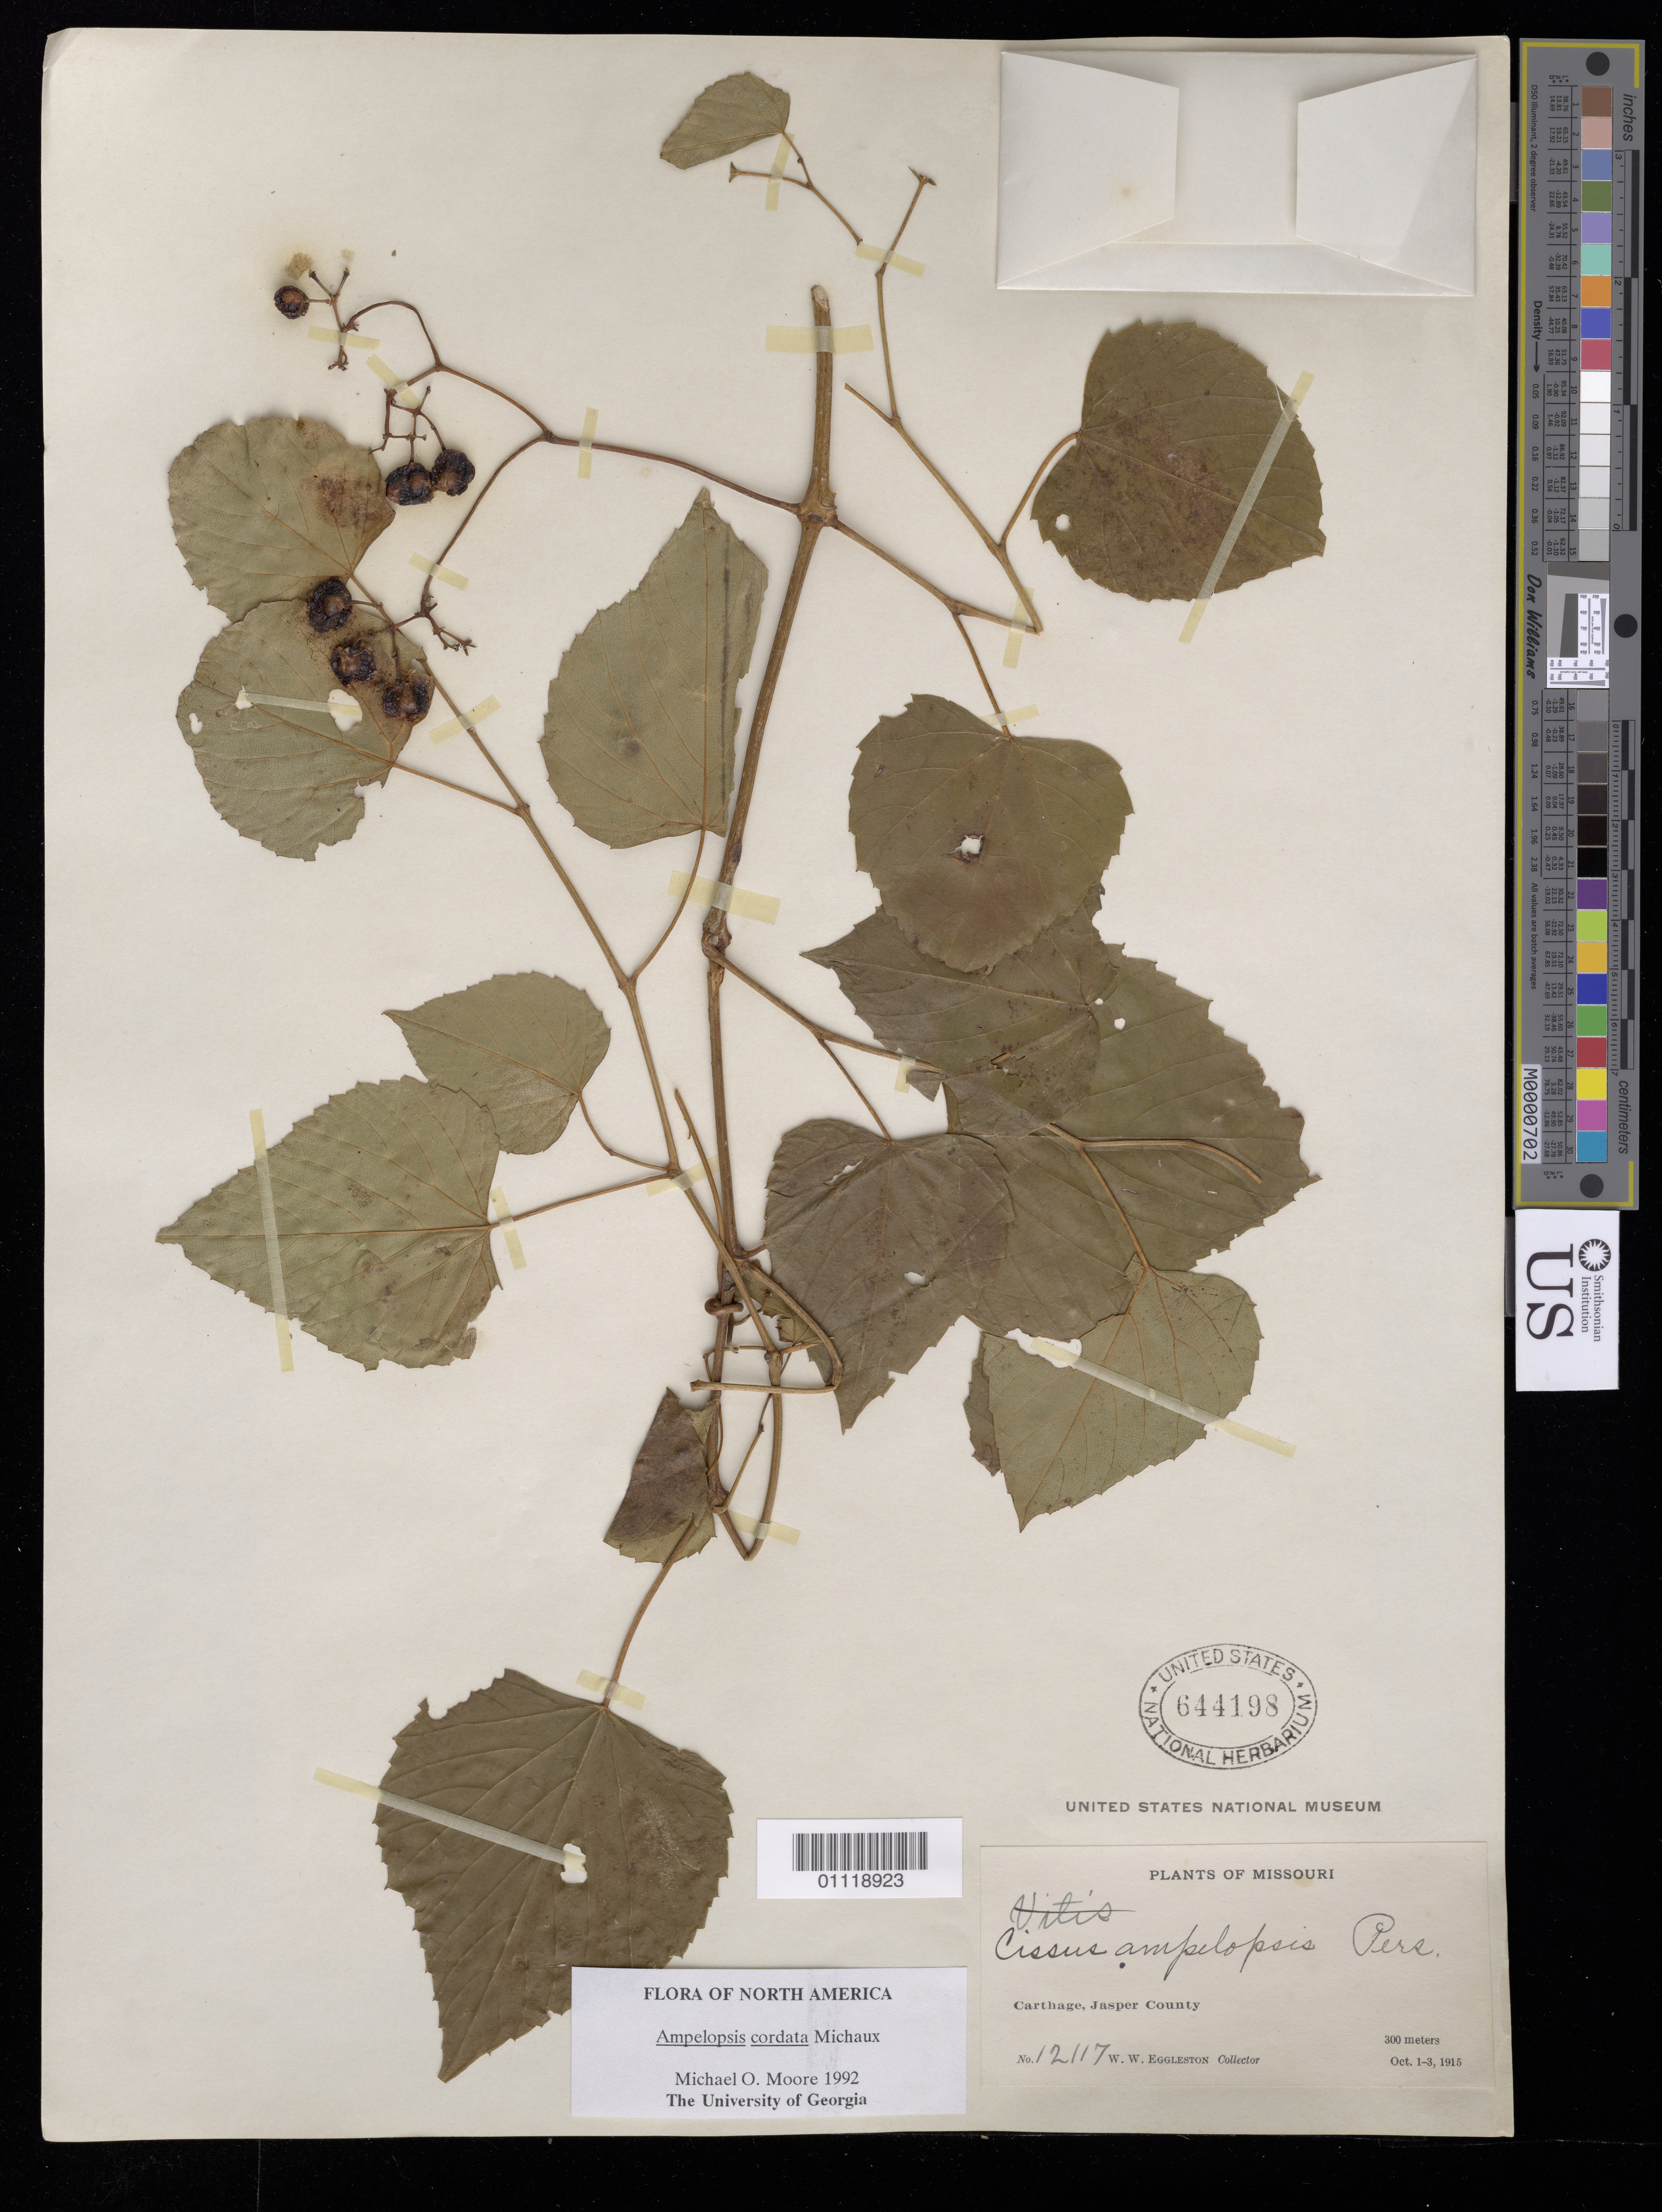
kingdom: Plantae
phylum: Tracheophyta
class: Magnoliopsida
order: Vitales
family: Vitaceae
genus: Ampelopsis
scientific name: Ampelopsis cordata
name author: Michx.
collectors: W. W. Eggleston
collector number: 12117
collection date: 1915-10-01/1915-10-03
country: United States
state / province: Missouri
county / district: Jasper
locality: Carthage.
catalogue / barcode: US 644198